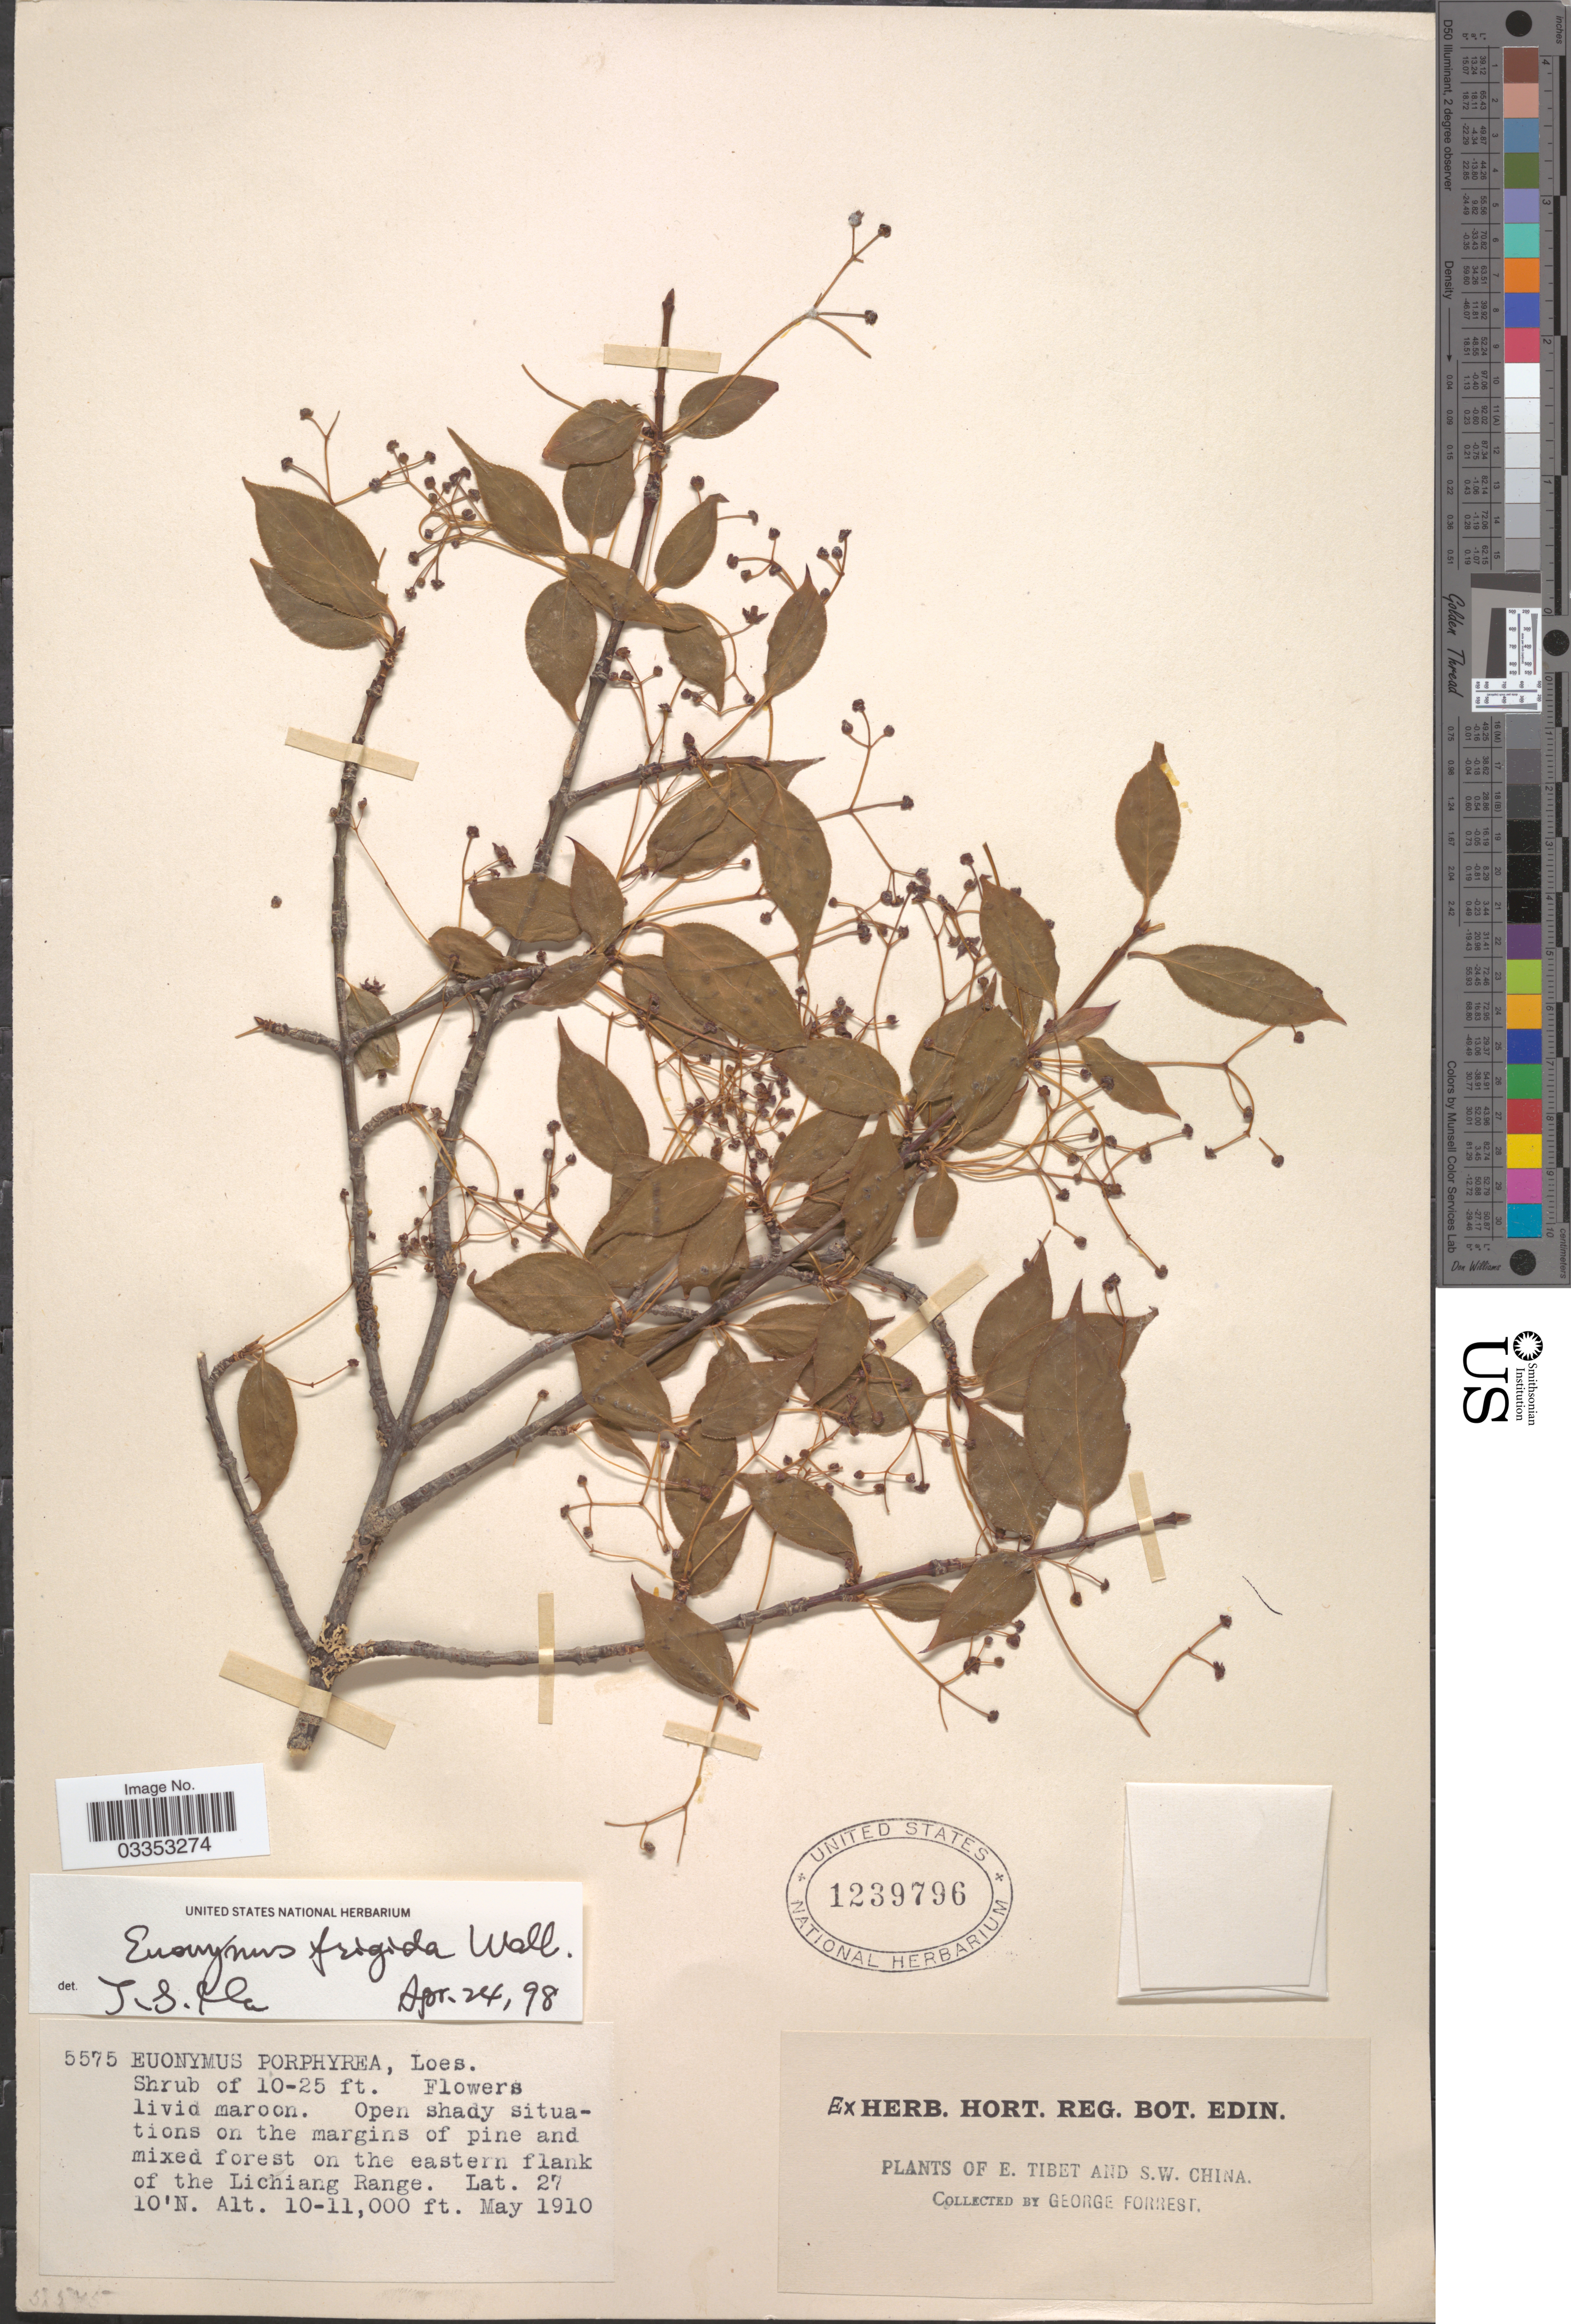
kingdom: Plantae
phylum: Tracheophyta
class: Magnoliopsida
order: Celastrales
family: Celastraceae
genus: Euonymus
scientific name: Euonymus frigidus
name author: Wall.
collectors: G. Forrest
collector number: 5575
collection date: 1910-05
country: China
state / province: Xizang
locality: E. Tibet and S.W. China. Open shady situations on the margins of pine and mixed forest on the eastern flank of the Lichiang Range.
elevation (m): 3048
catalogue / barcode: US 1239796